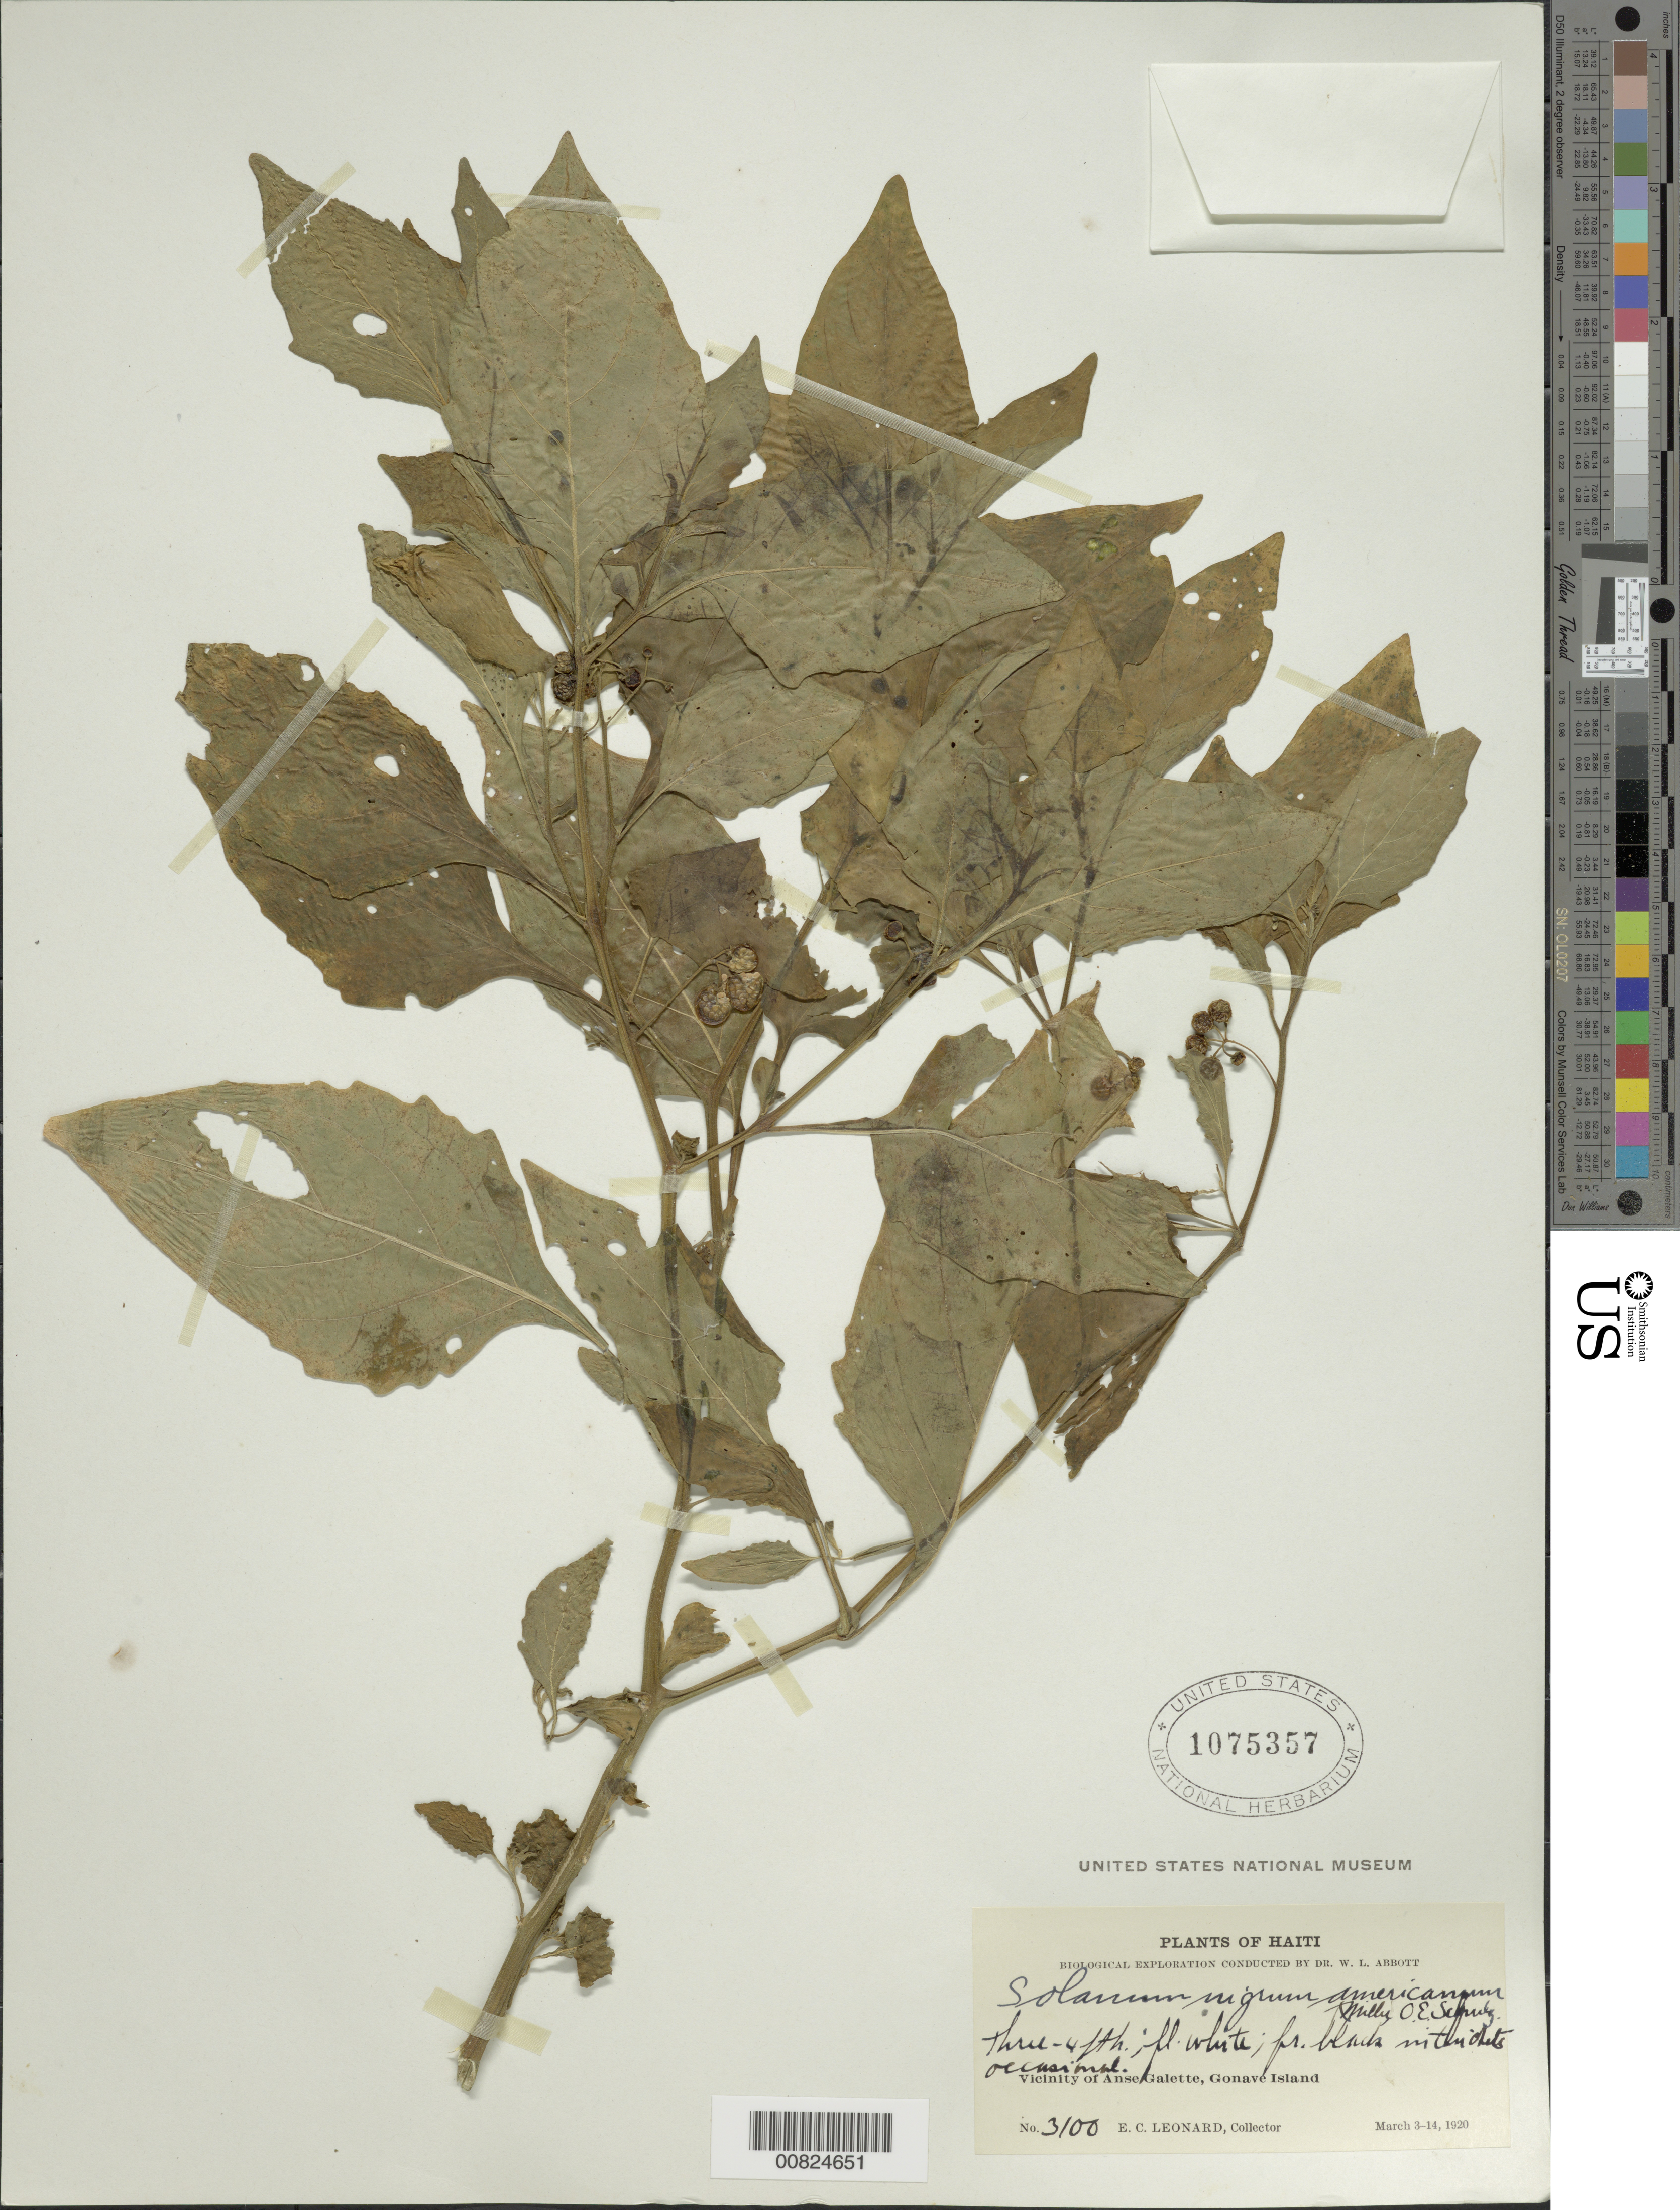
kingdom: Plantae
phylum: Tracheophyta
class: Magnoliopsida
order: Solanales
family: Solanaceae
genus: Solanum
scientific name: Solanum nigrum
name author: L.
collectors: E. C. Leonard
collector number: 3100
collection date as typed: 03 Mar 1920 to 14 Mar 1920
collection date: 1920-03-03/1920-03-14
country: Haiti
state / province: Ouest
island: Île de la Gonâve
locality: Vicinity of Anse Galette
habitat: In thickets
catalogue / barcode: US 1075357